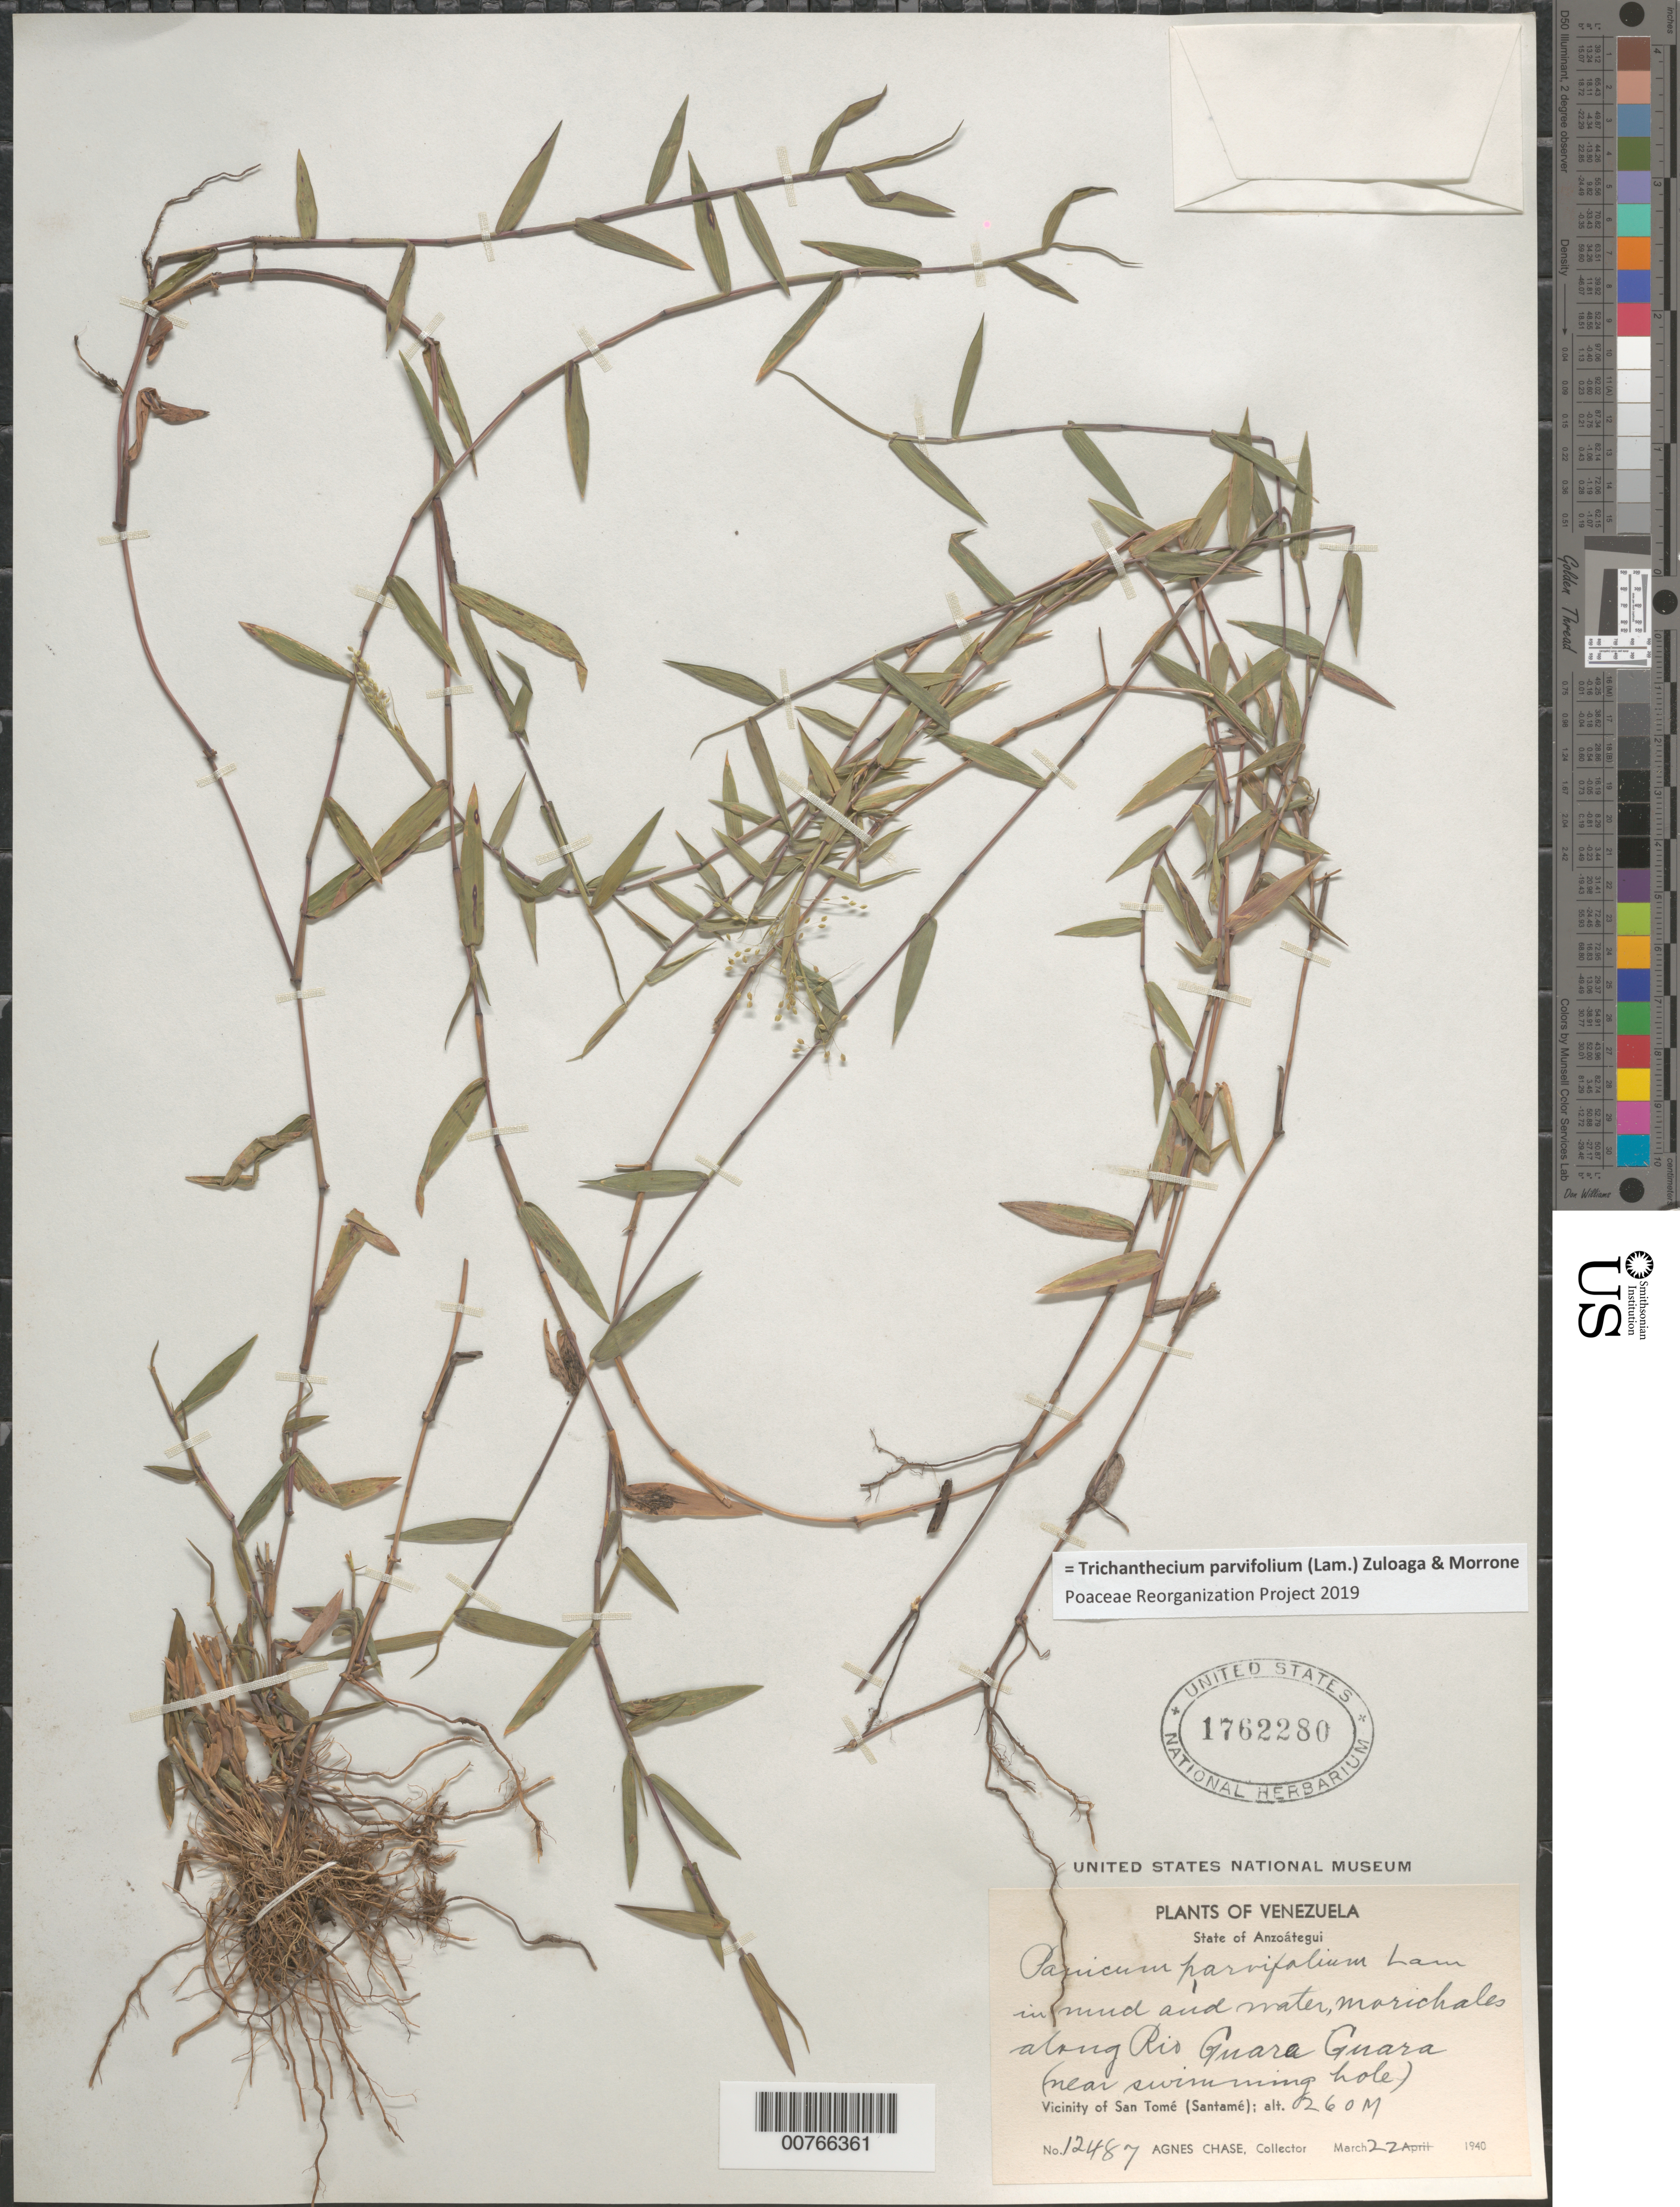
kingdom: Plantae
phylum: Tracheophyta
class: Liliopsida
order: Poales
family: Poaceae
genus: Panicum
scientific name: Panicum pantrichum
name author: Hack.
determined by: Chase, [M.] Agnes, (US)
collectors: A. Chase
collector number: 12487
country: Venezuela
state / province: Anzoátegui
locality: Vicinity of San Tomé (Santamé)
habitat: in mud and water, marichales along Rio Guara, Guara (near swimming hole)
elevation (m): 260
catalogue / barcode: US 1762280